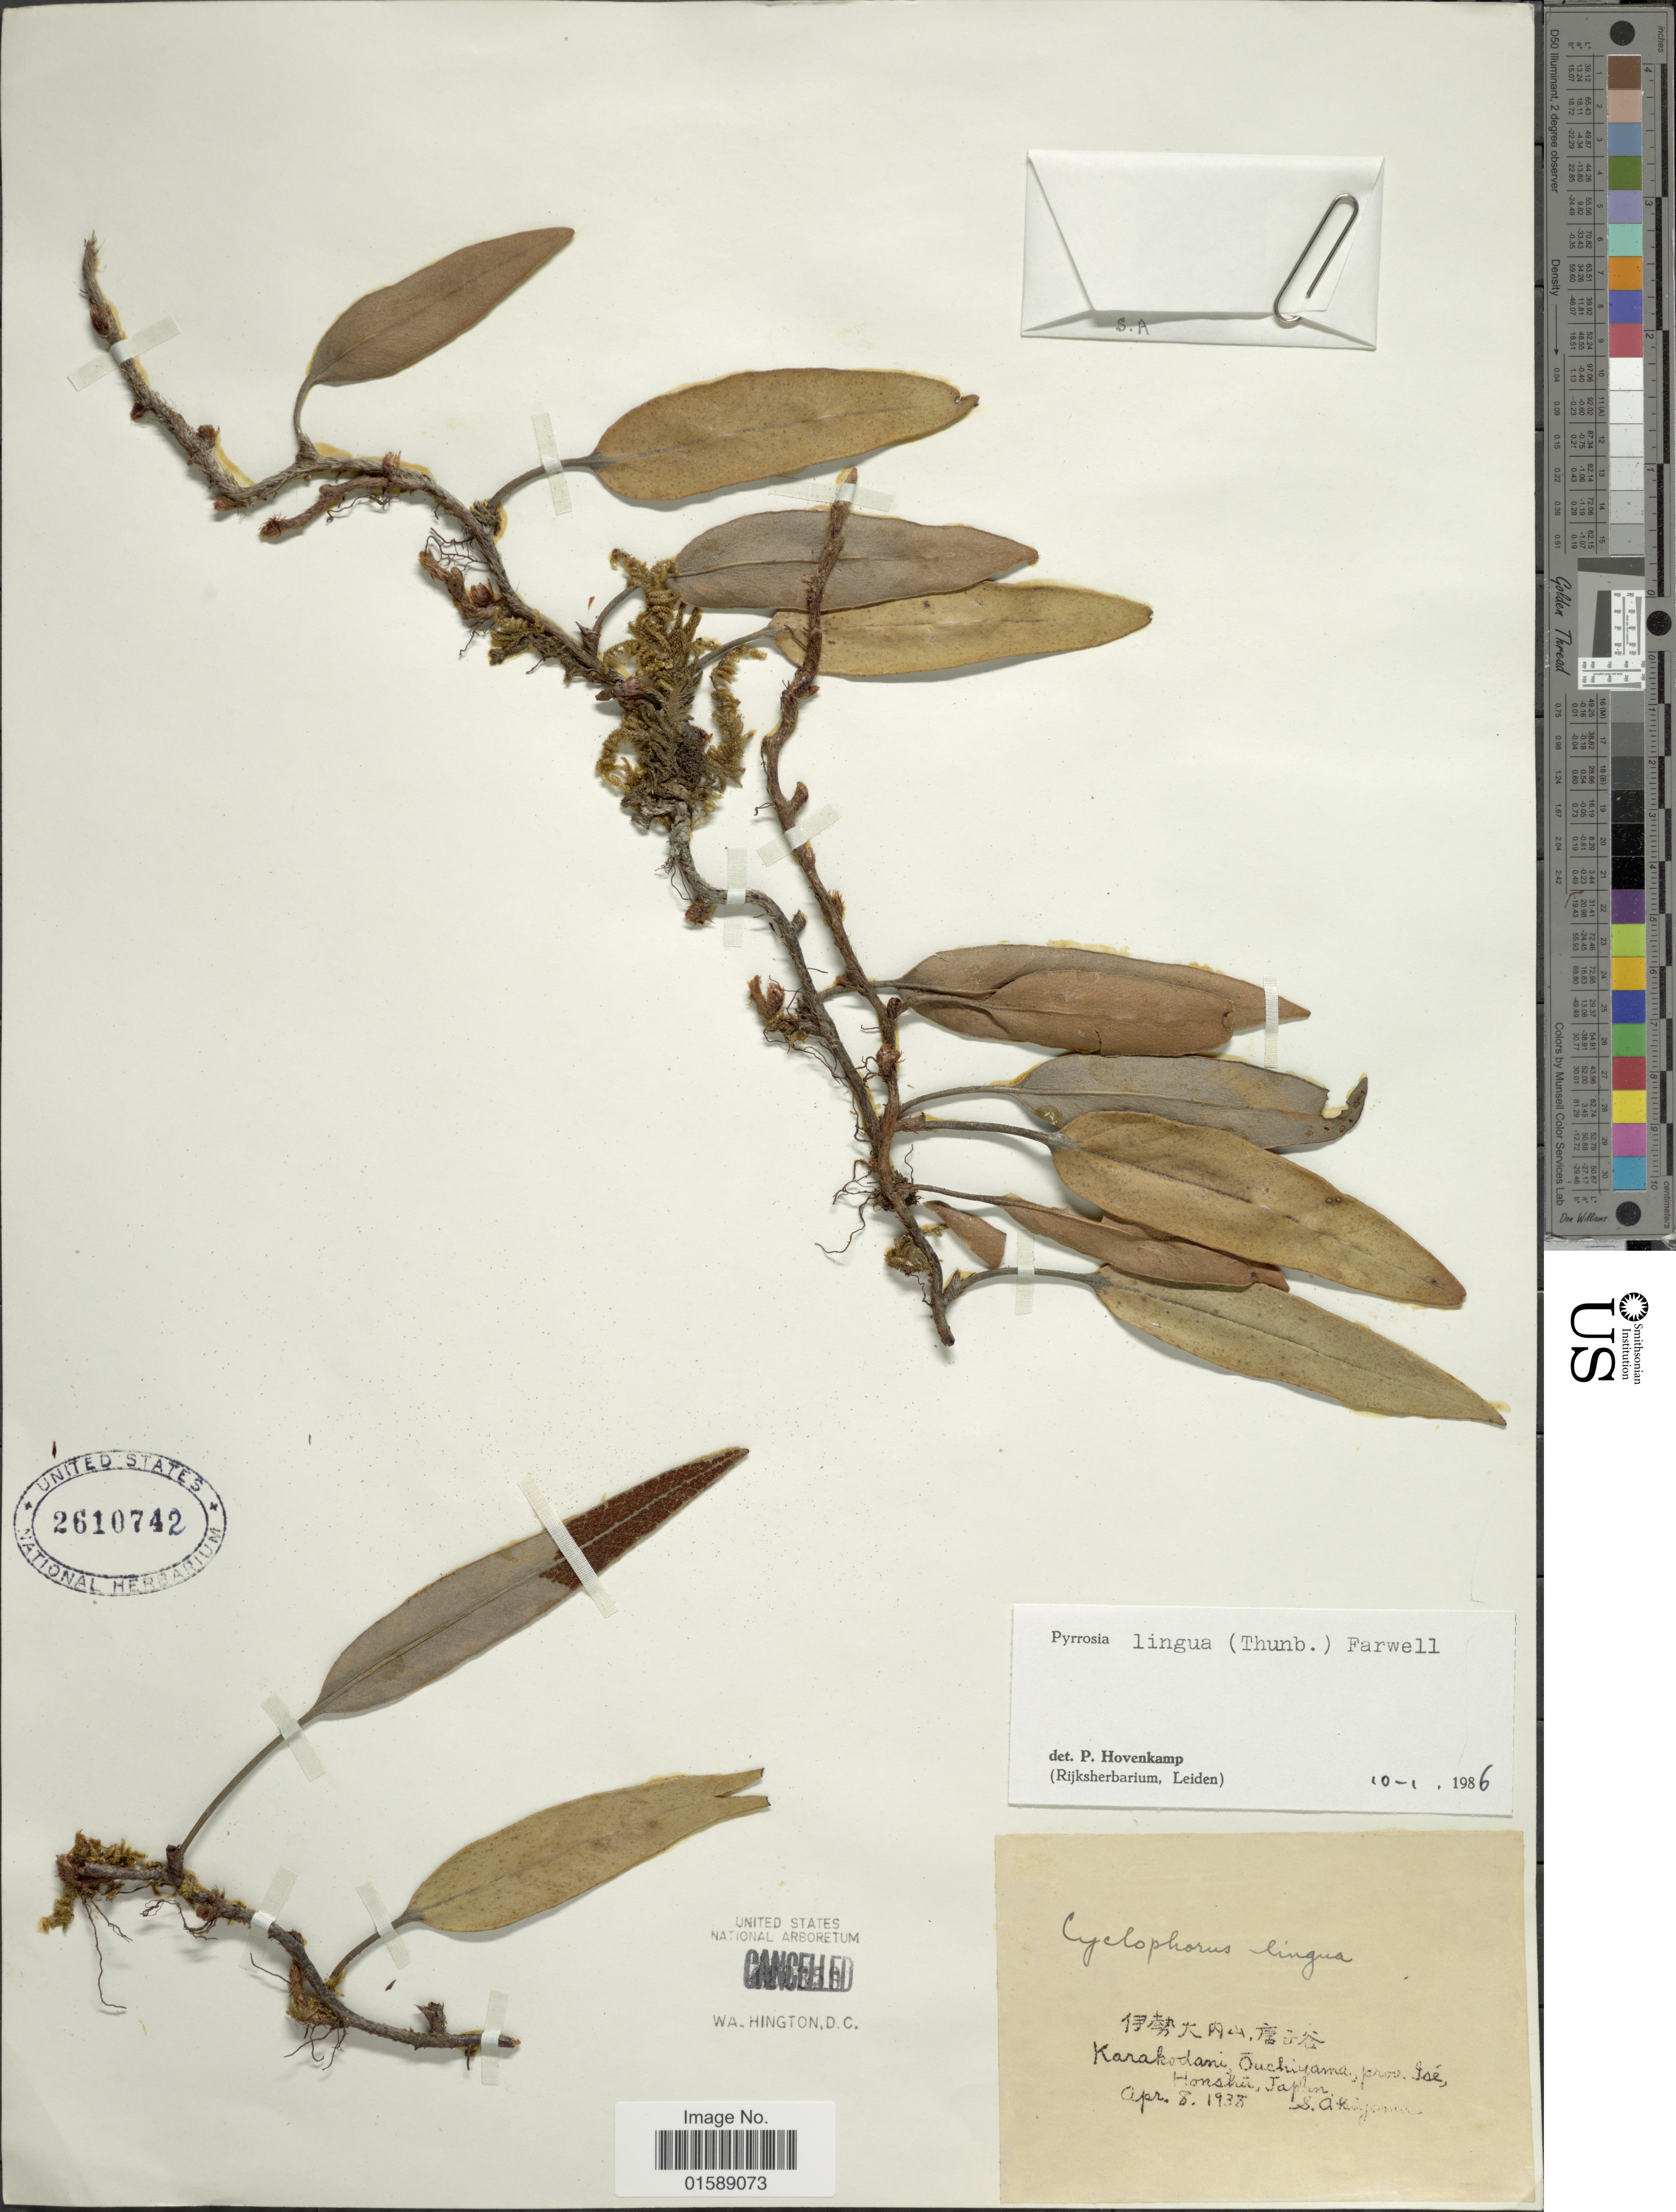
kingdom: Plantae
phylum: Tracheophyta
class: Polypodiopsida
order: Polypodiales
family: Polypodiaceae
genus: Pyrrosia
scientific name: Pyrrosia lingua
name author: (Thurb.) Farw.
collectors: Shinobu Akiyama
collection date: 1938-04-08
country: Japan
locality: Karakodani, Ouchiyama, prov. Isé, Honshu.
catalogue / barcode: US 2610742